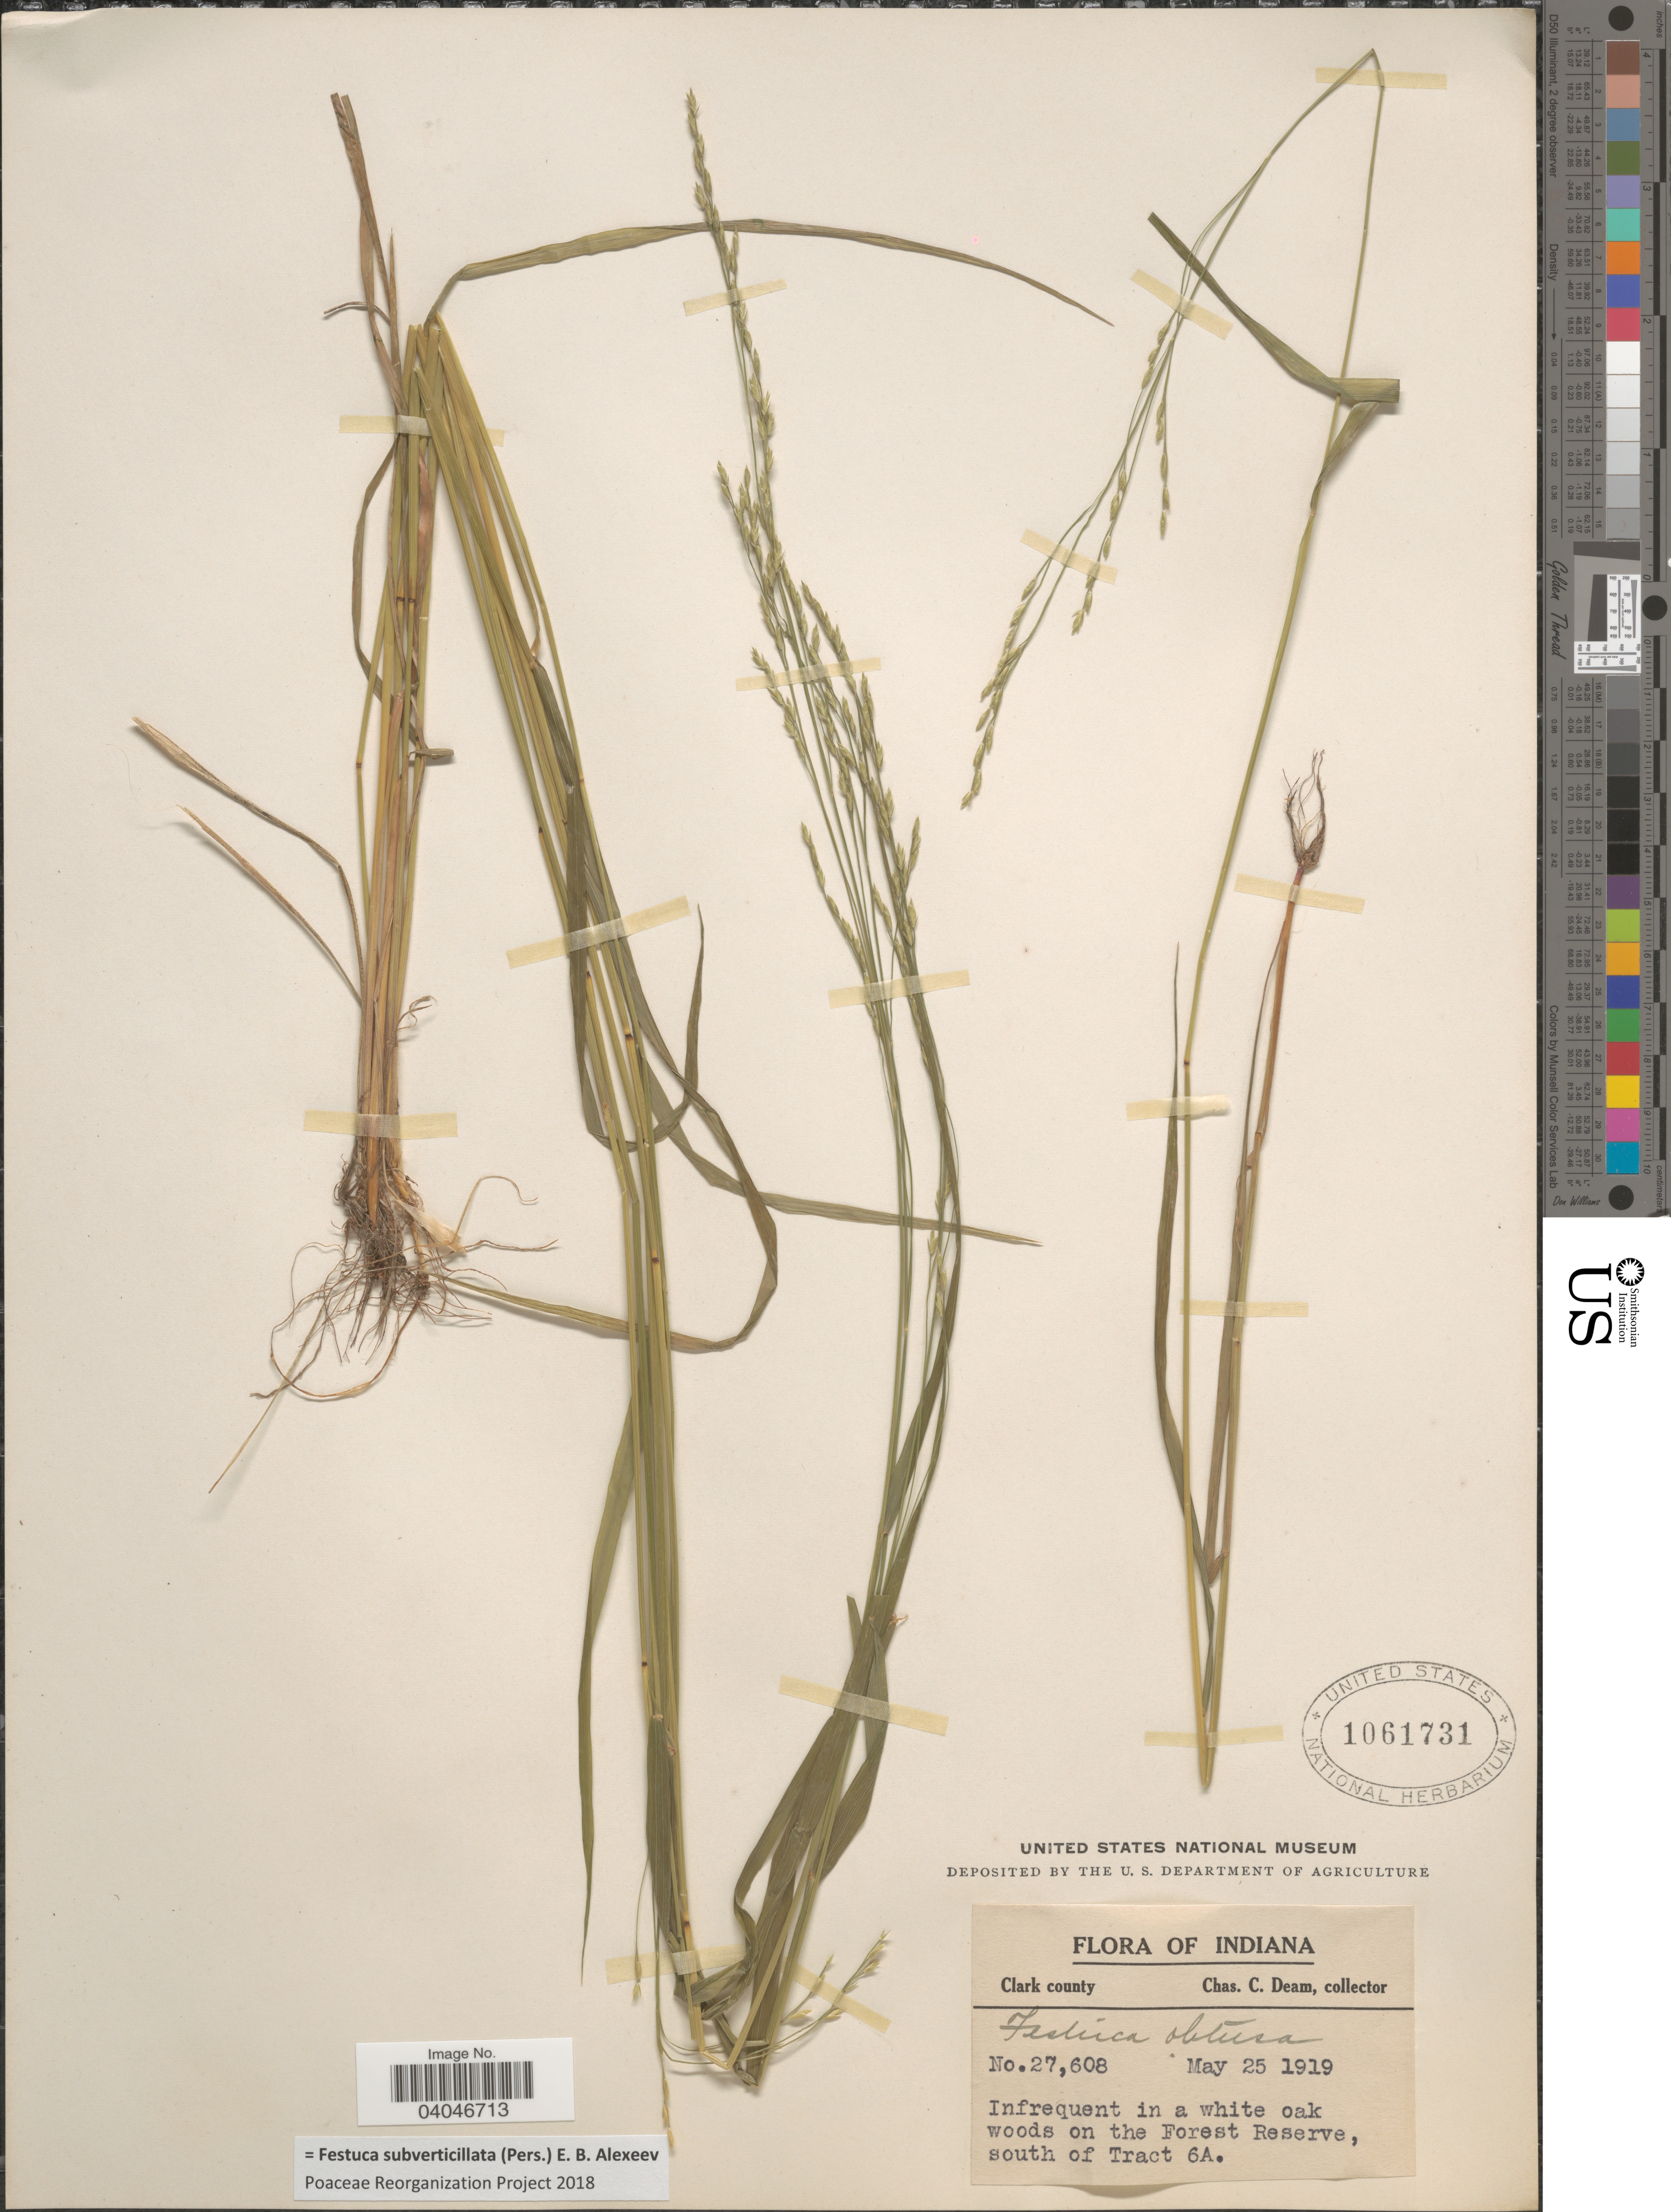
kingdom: Plantae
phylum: Tracheophyta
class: Liliopsida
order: Poales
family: Poaceae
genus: Festuca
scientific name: Festuca subverticillata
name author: (Pers.) E.B. Alexeev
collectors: C. C. Deam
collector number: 27608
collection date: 1919-05-25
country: United States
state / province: Indiana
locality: Clark county. Infrequent in a white oak woods on the Forest Reserve, south of Tract 6A.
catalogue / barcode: US 1061731